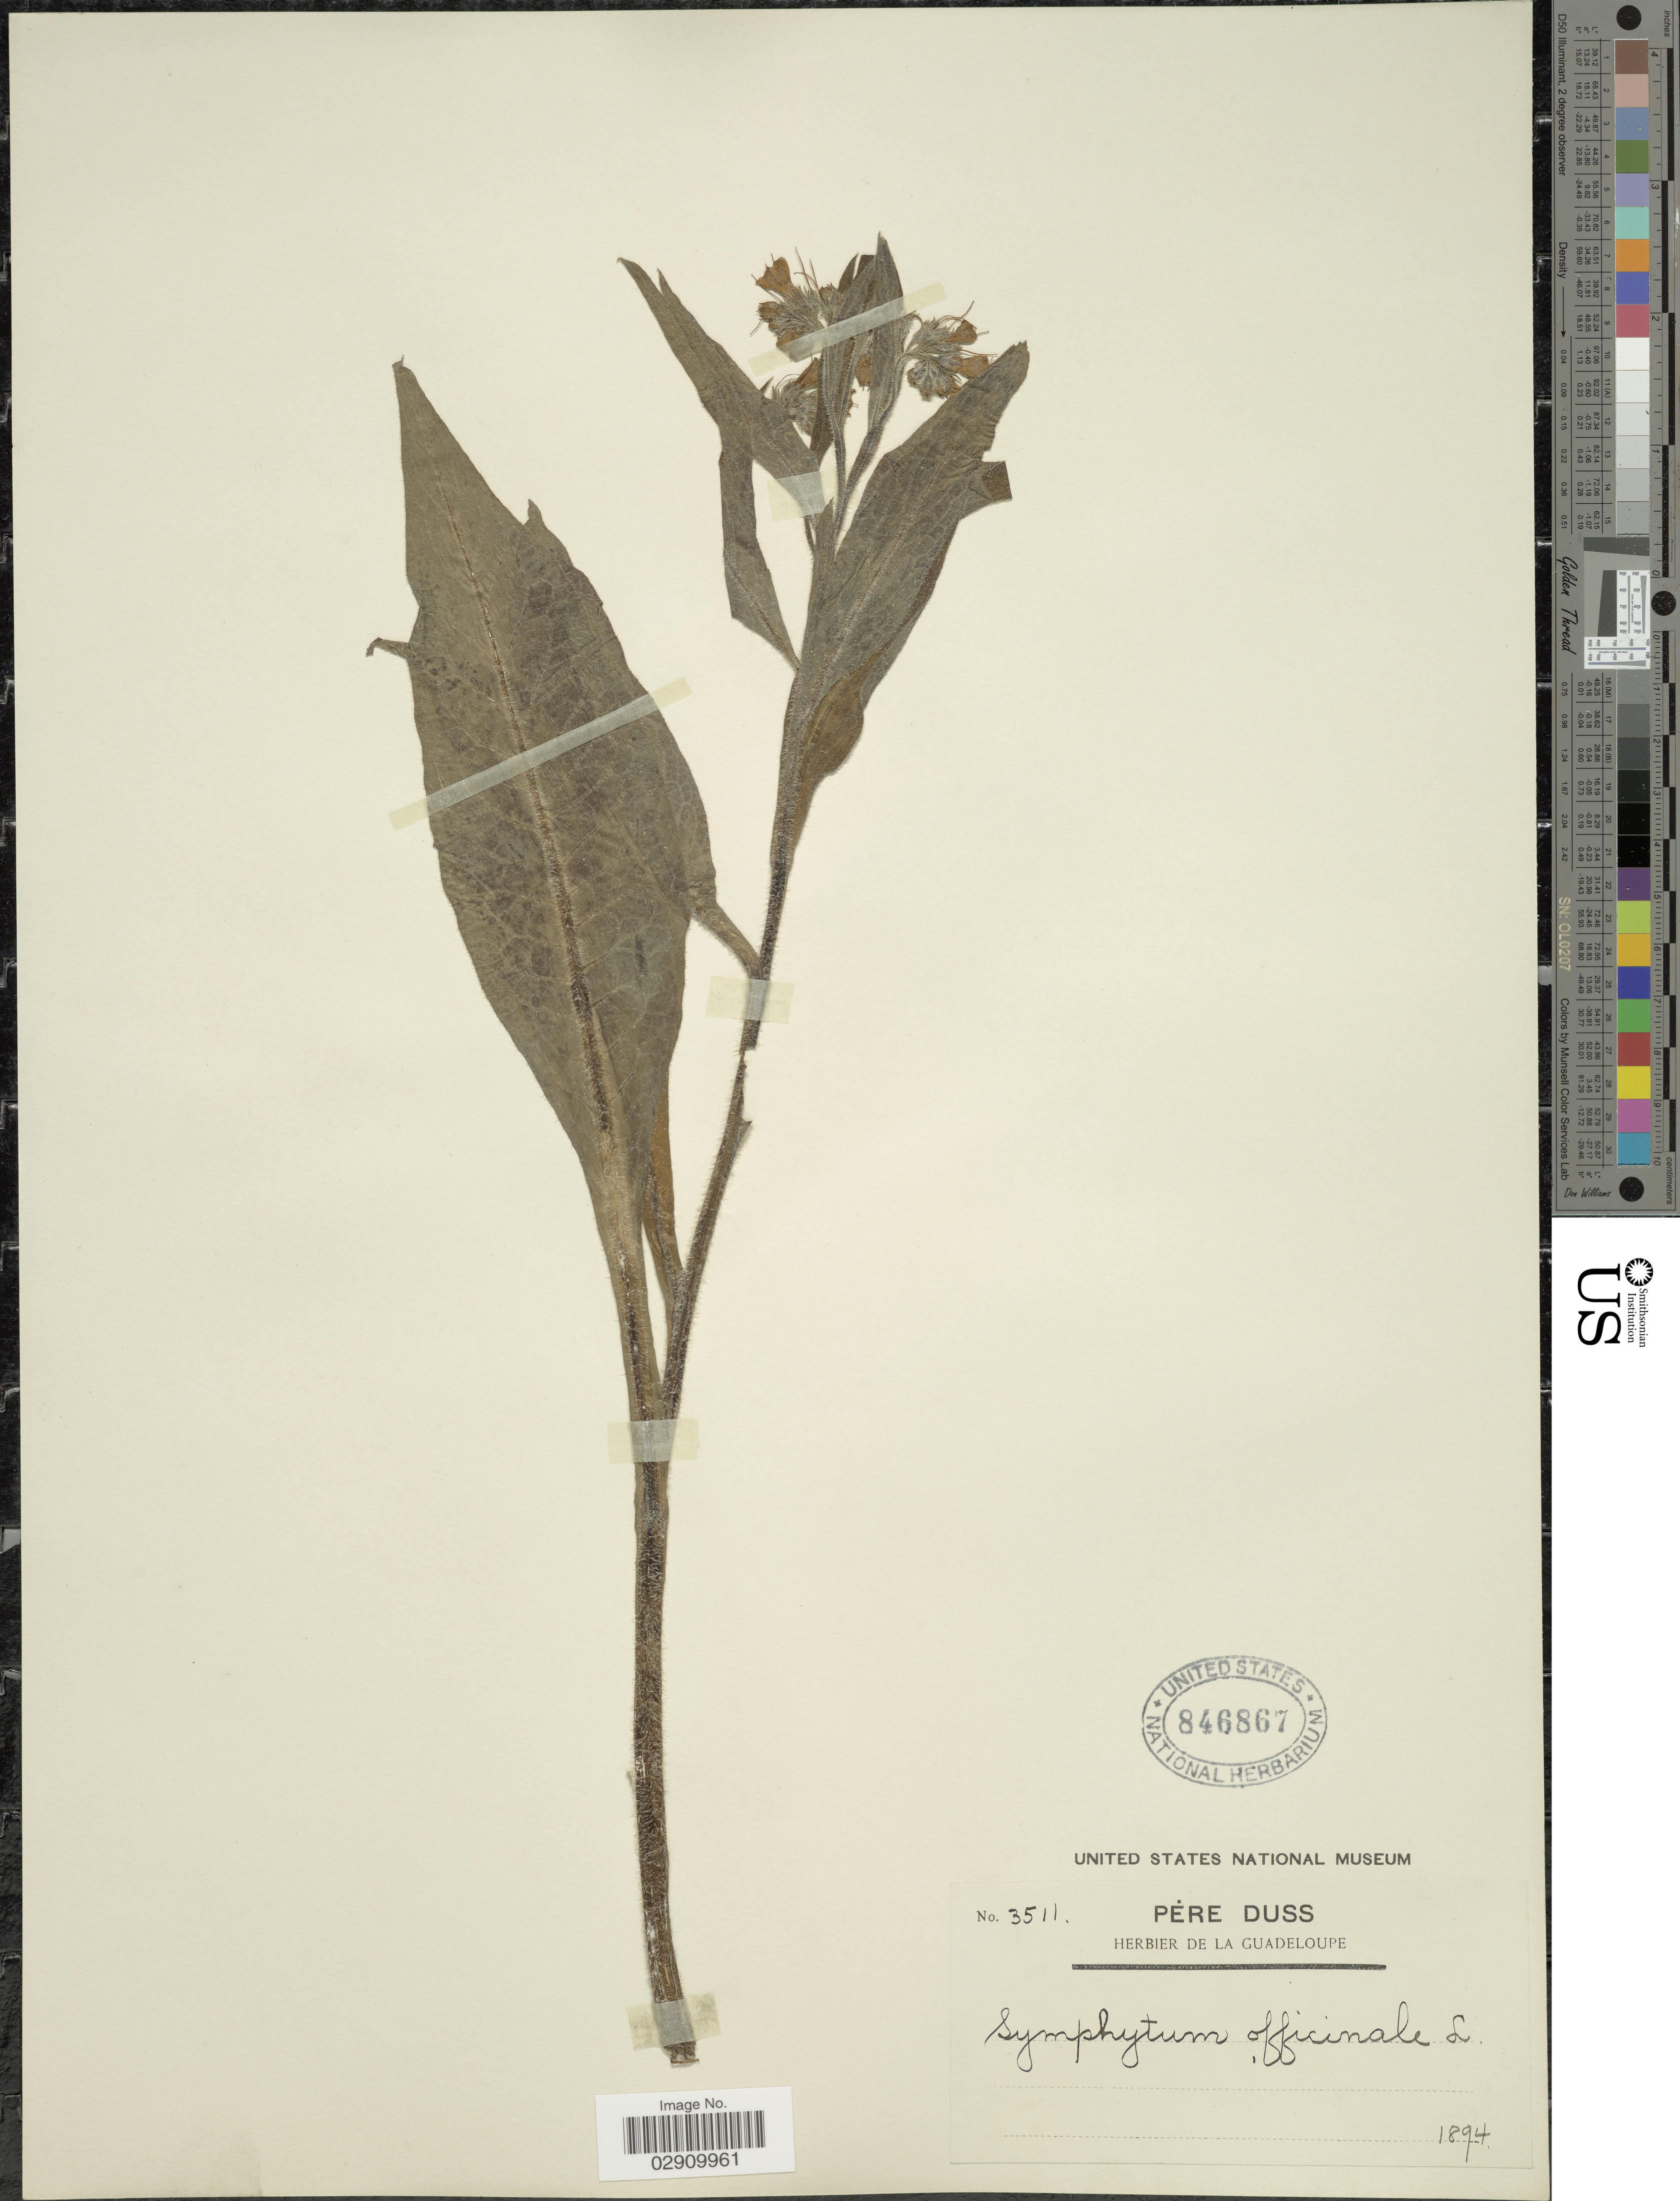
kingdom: Plantae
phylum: Tracheophyta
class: Magnoliopsida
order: Boraginales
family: Boraginaceae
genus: Symphytum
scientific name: Symphytum officinale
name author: L.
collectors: Père Duss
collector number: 3511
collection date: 1894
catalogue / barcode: US 846867